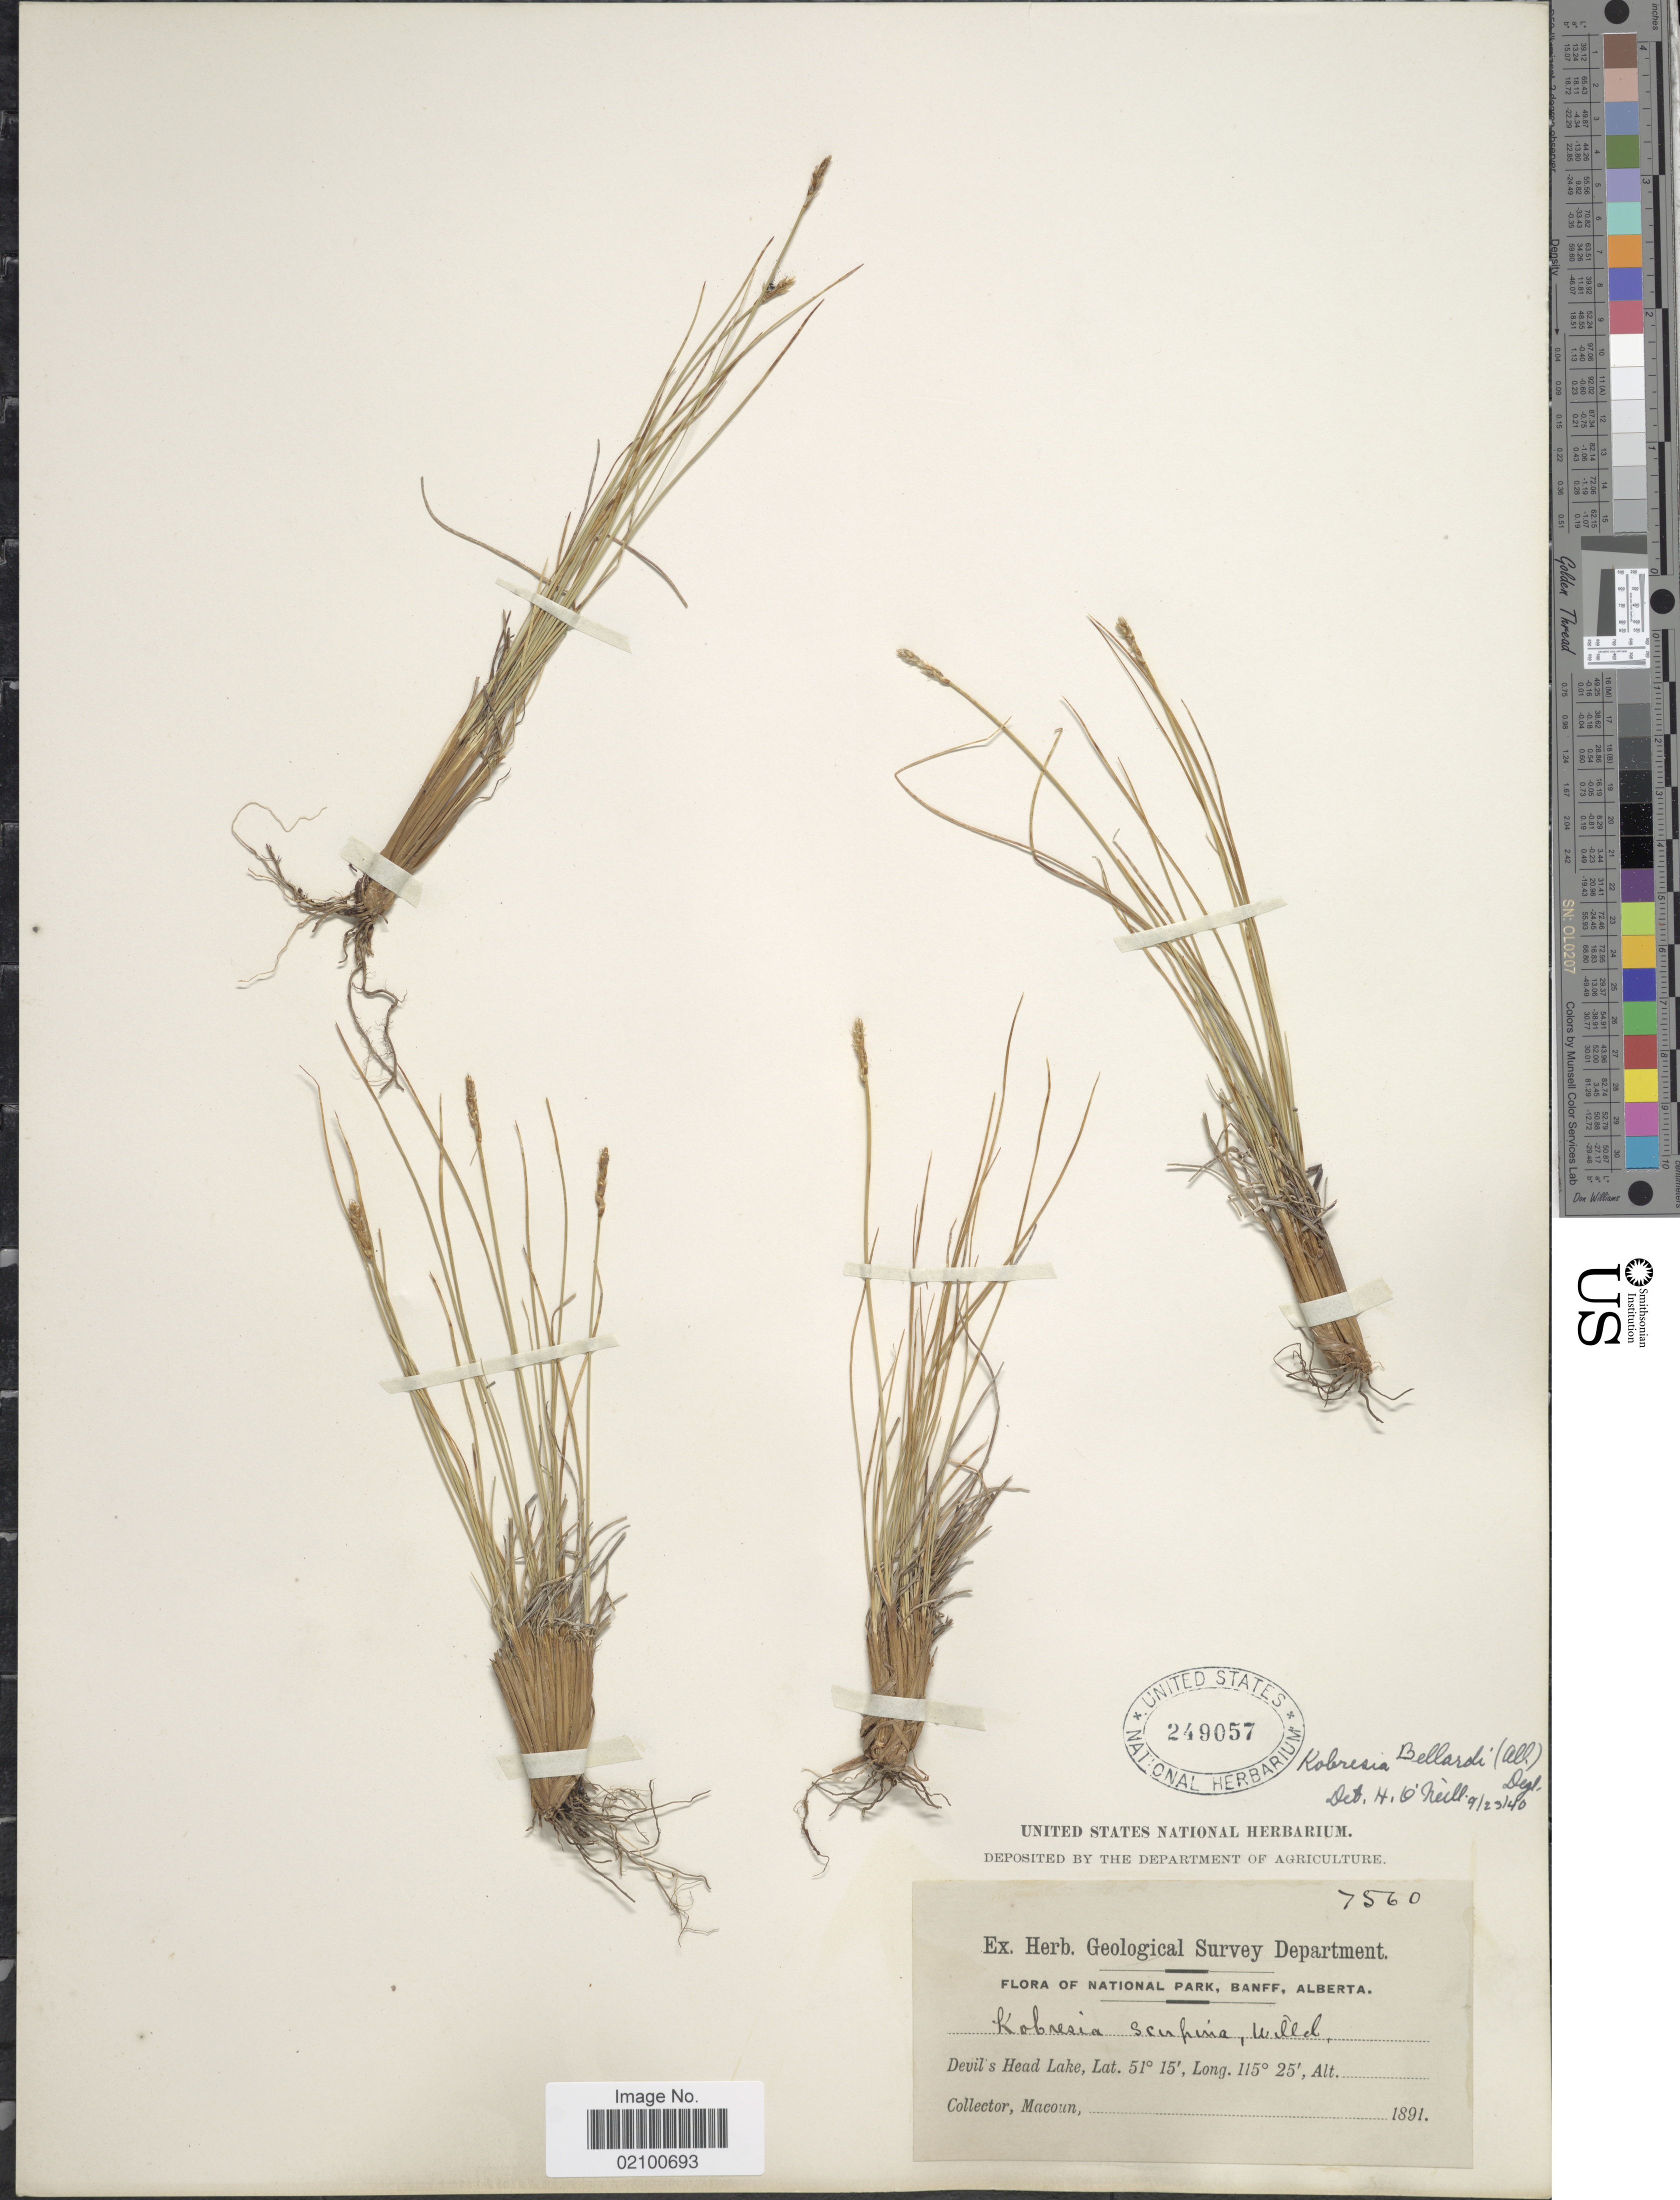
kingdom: Plantae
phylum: Tracheophyta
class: Liliopsida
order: Poales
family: Cyperaceae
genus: Carex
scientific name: Carex myosuroides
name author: Vill.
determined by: Strong, M. T., (US), Smithsonian Institution - National Museum of Natural History (UNITED STATES)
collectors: -- Macoun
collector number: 7560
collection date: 1891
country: Canada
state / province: Alberta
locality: National Park, Banff, Devil's Head Lake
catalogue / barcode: US 249057